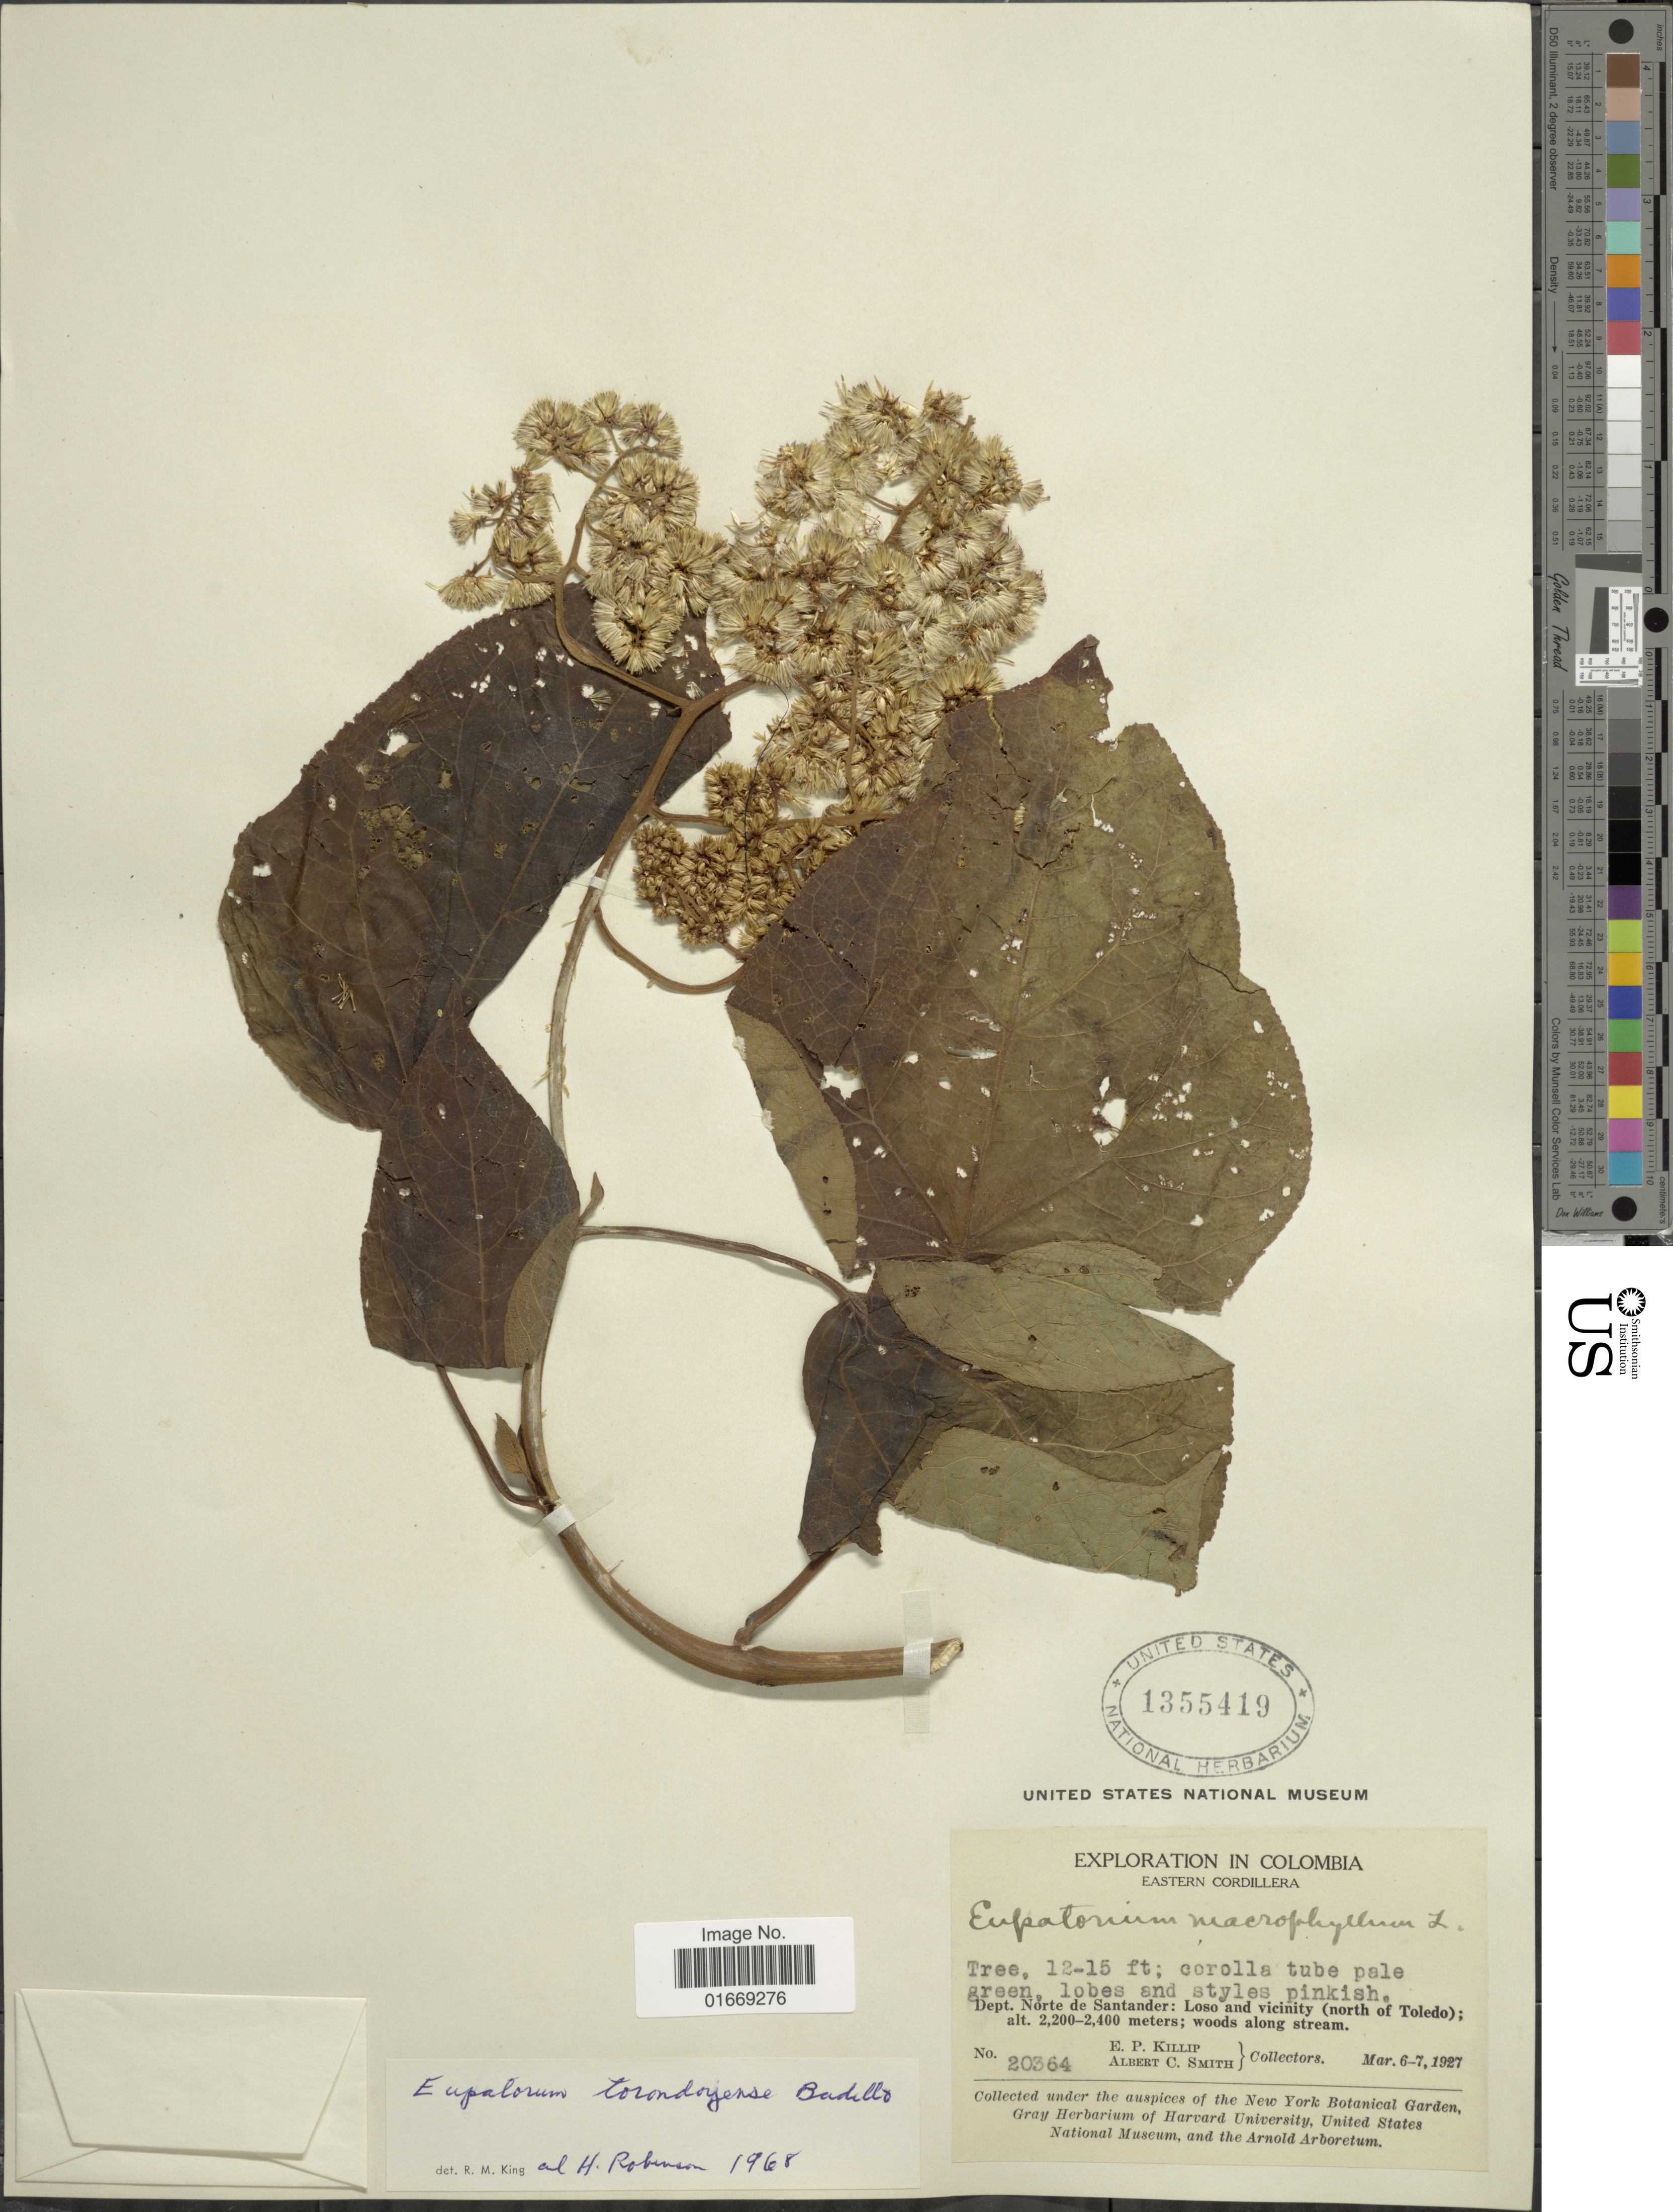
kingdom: Plantae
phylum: Tracheophyta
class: Magnoliopsida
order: Asterales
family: Asteraceae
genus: Hebeclinium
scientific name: Hebeclinium torondoyense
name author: (V.M. Badillo) R.M. King & H. Rob.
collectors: E. P. Killip & A. C. Smith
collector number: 20364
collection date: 1927-03-06/1927-03-07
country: Colombia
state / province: Norte de Santander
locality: Eastern Cordillera. Dept. Norte de Santander: Loso and vicinity (north of Toledo)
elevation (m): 2200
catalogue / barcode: US 1355419